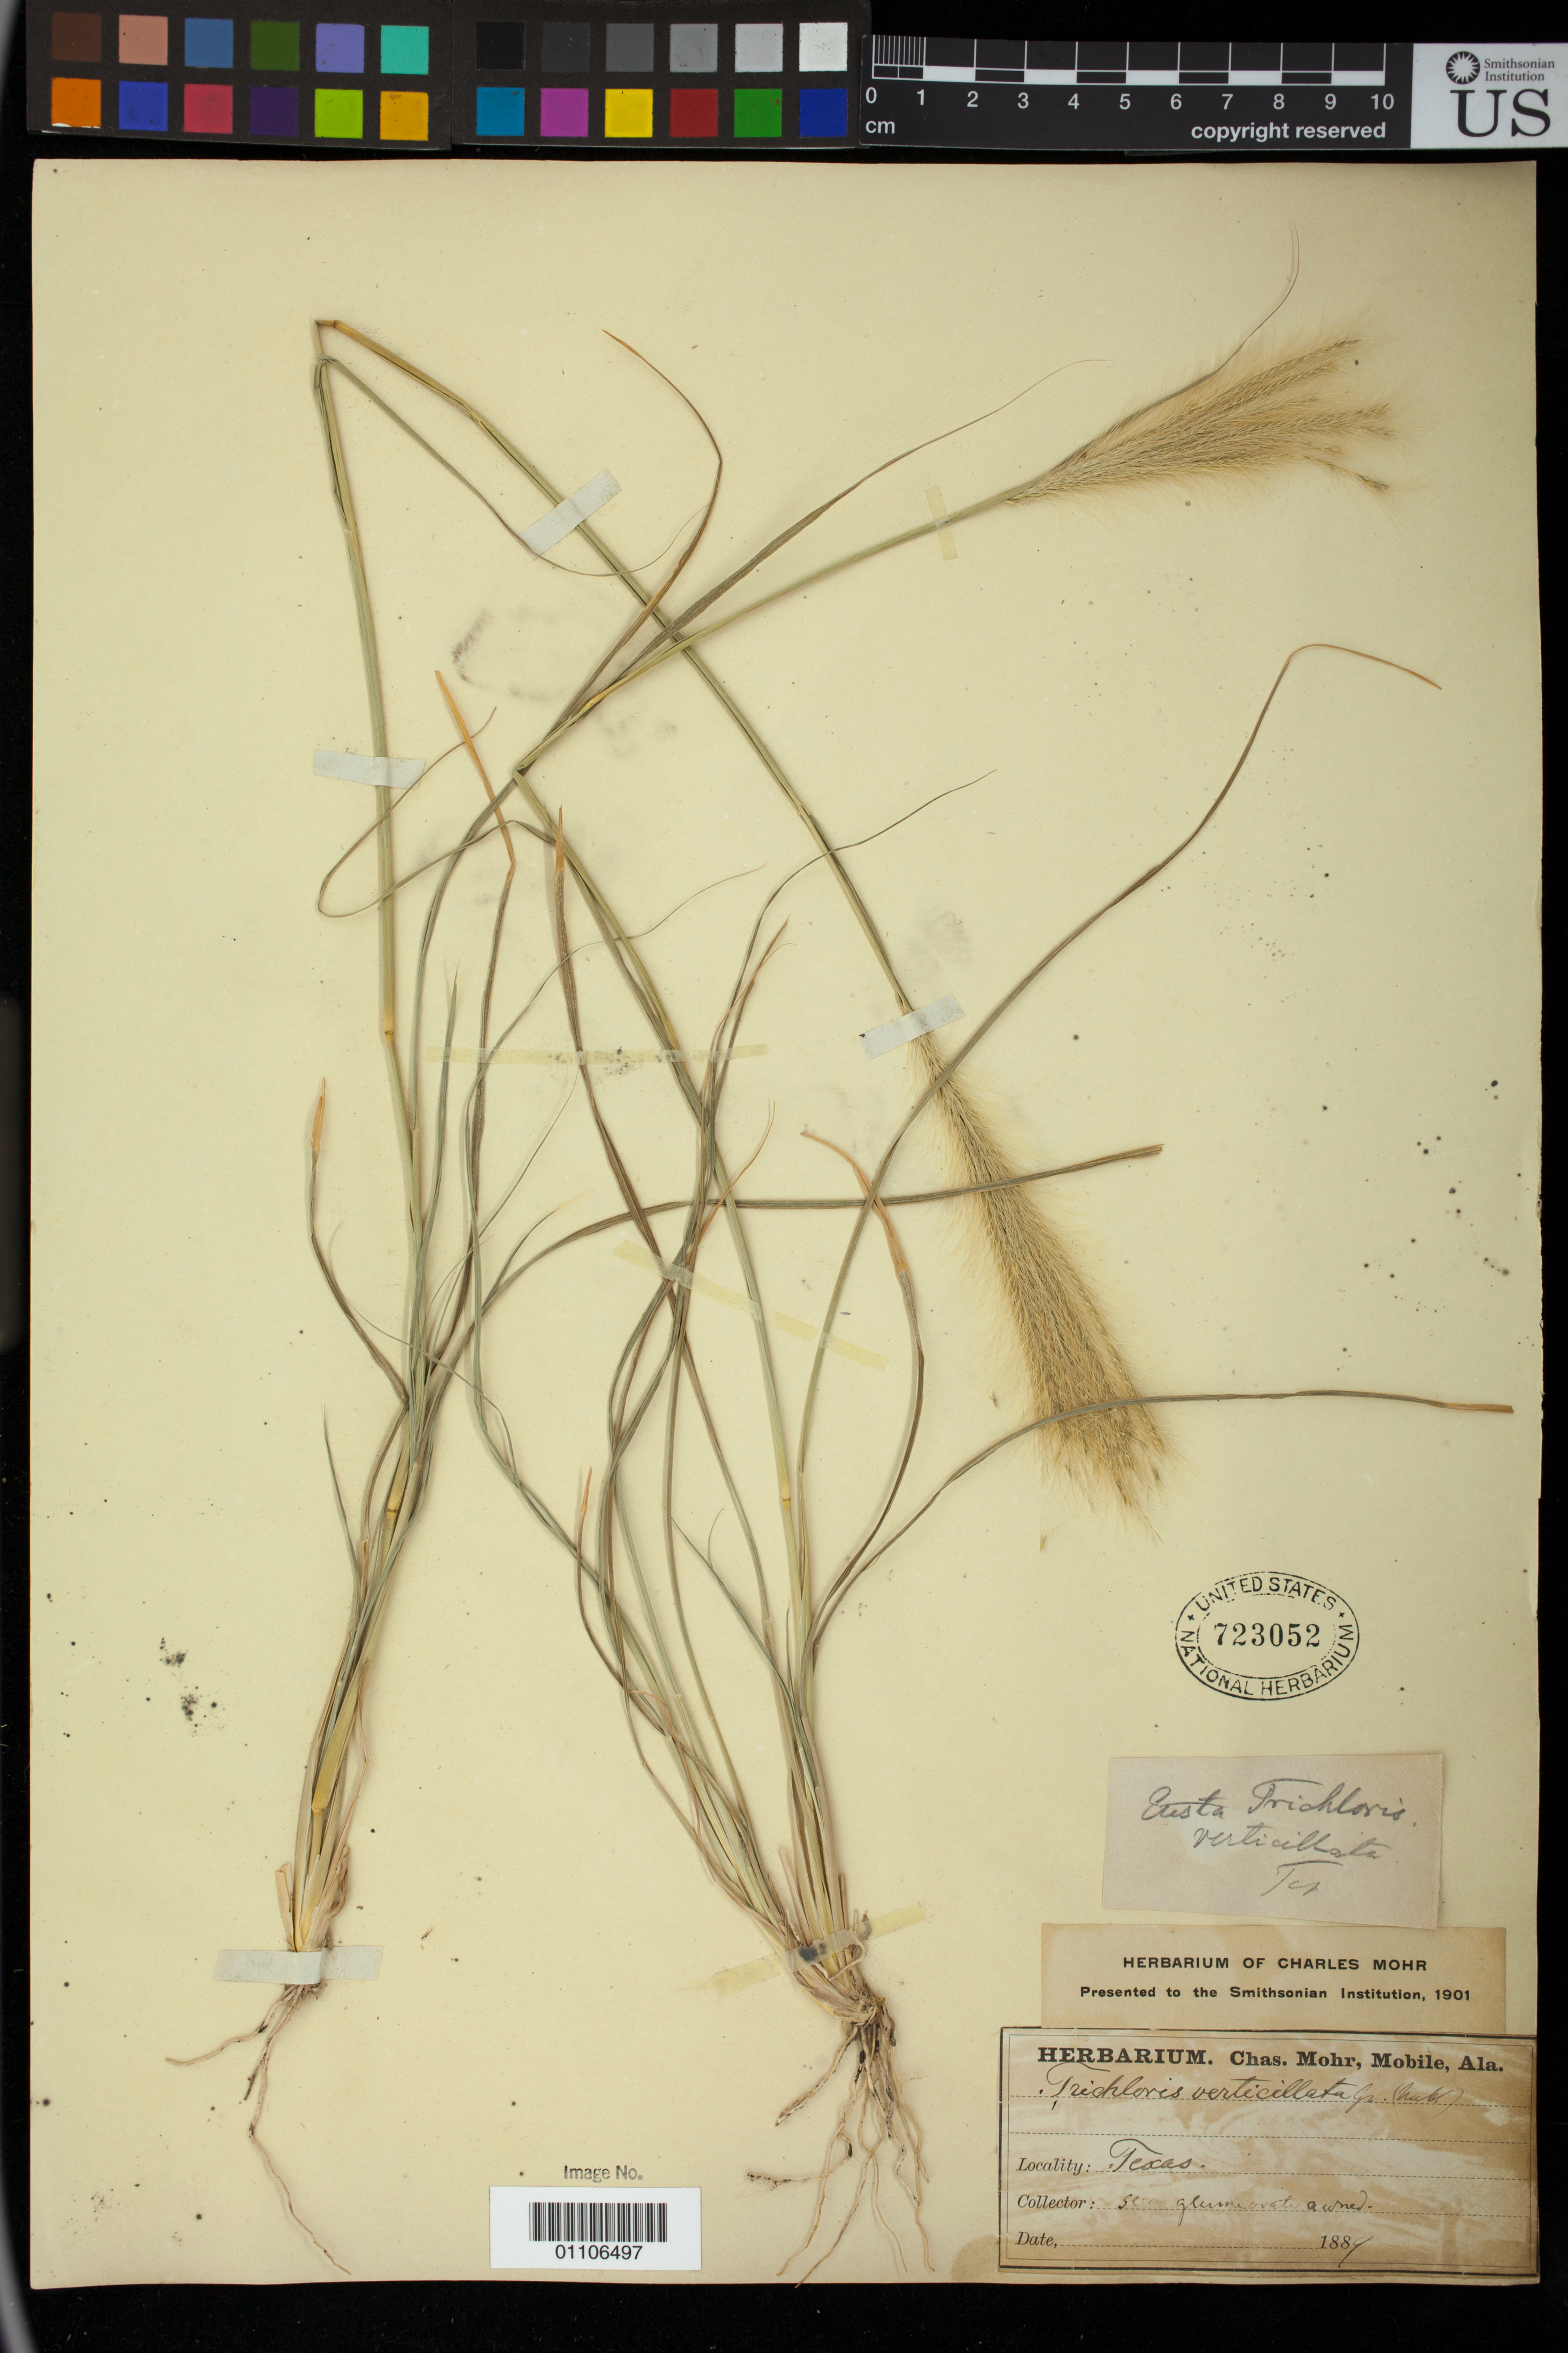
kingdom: Plantae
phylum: Tracheophyta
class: Liliopsida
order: Poales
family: Poaceae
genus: Trichloris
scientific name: Trichloris verticillata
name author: E. Fourn. ex Vasey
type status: Possible Syntype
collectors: ex herb. C. Mohr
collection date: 1889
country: United States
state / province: Texas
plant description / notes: Protologue, "Texas, Arizona to Mexico".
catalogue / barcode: US 723052